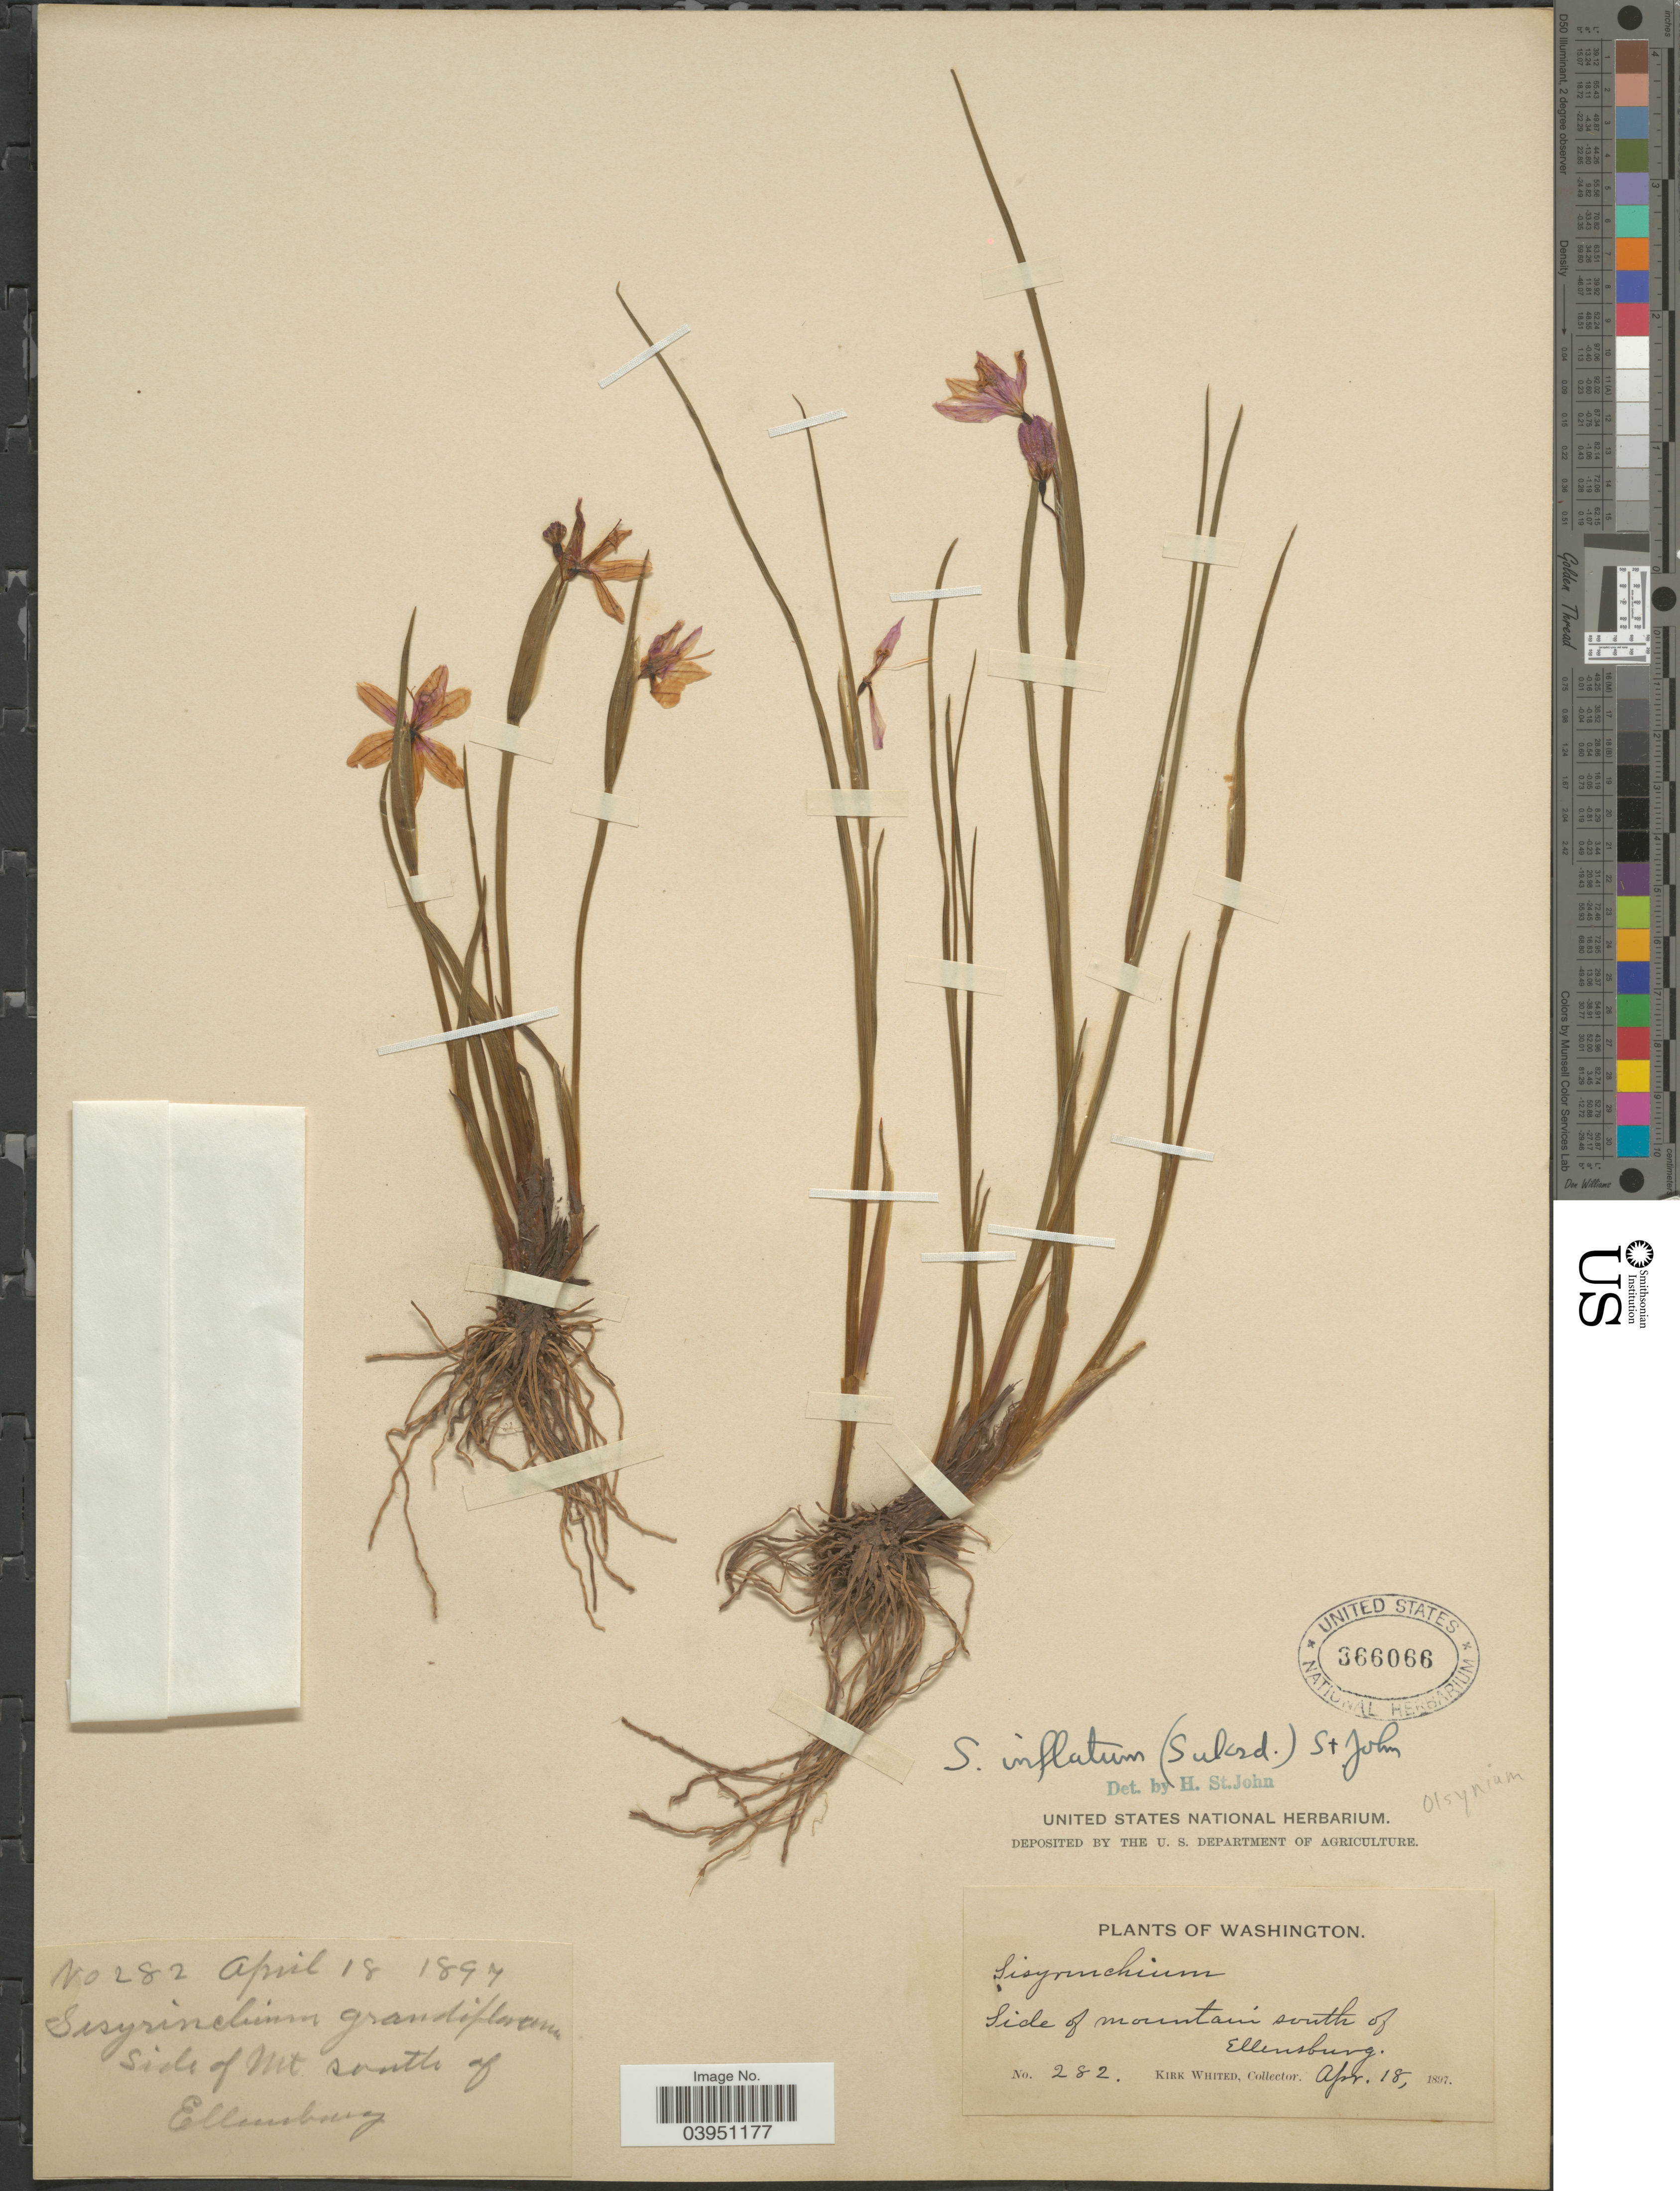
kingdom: Plantae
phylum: Tracheophyta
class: Liliopsida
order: Asparagales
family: Iridaceae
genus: Sisyrinchium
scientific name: Sisyrinchium inflatum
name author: (Suksd.) H. St. John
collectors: K. Whited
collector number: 282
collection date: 1897-04-18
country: United States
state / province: Washington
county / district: Kittitas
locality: Side of mountain south of Ellensburg.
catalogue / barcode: US 366066